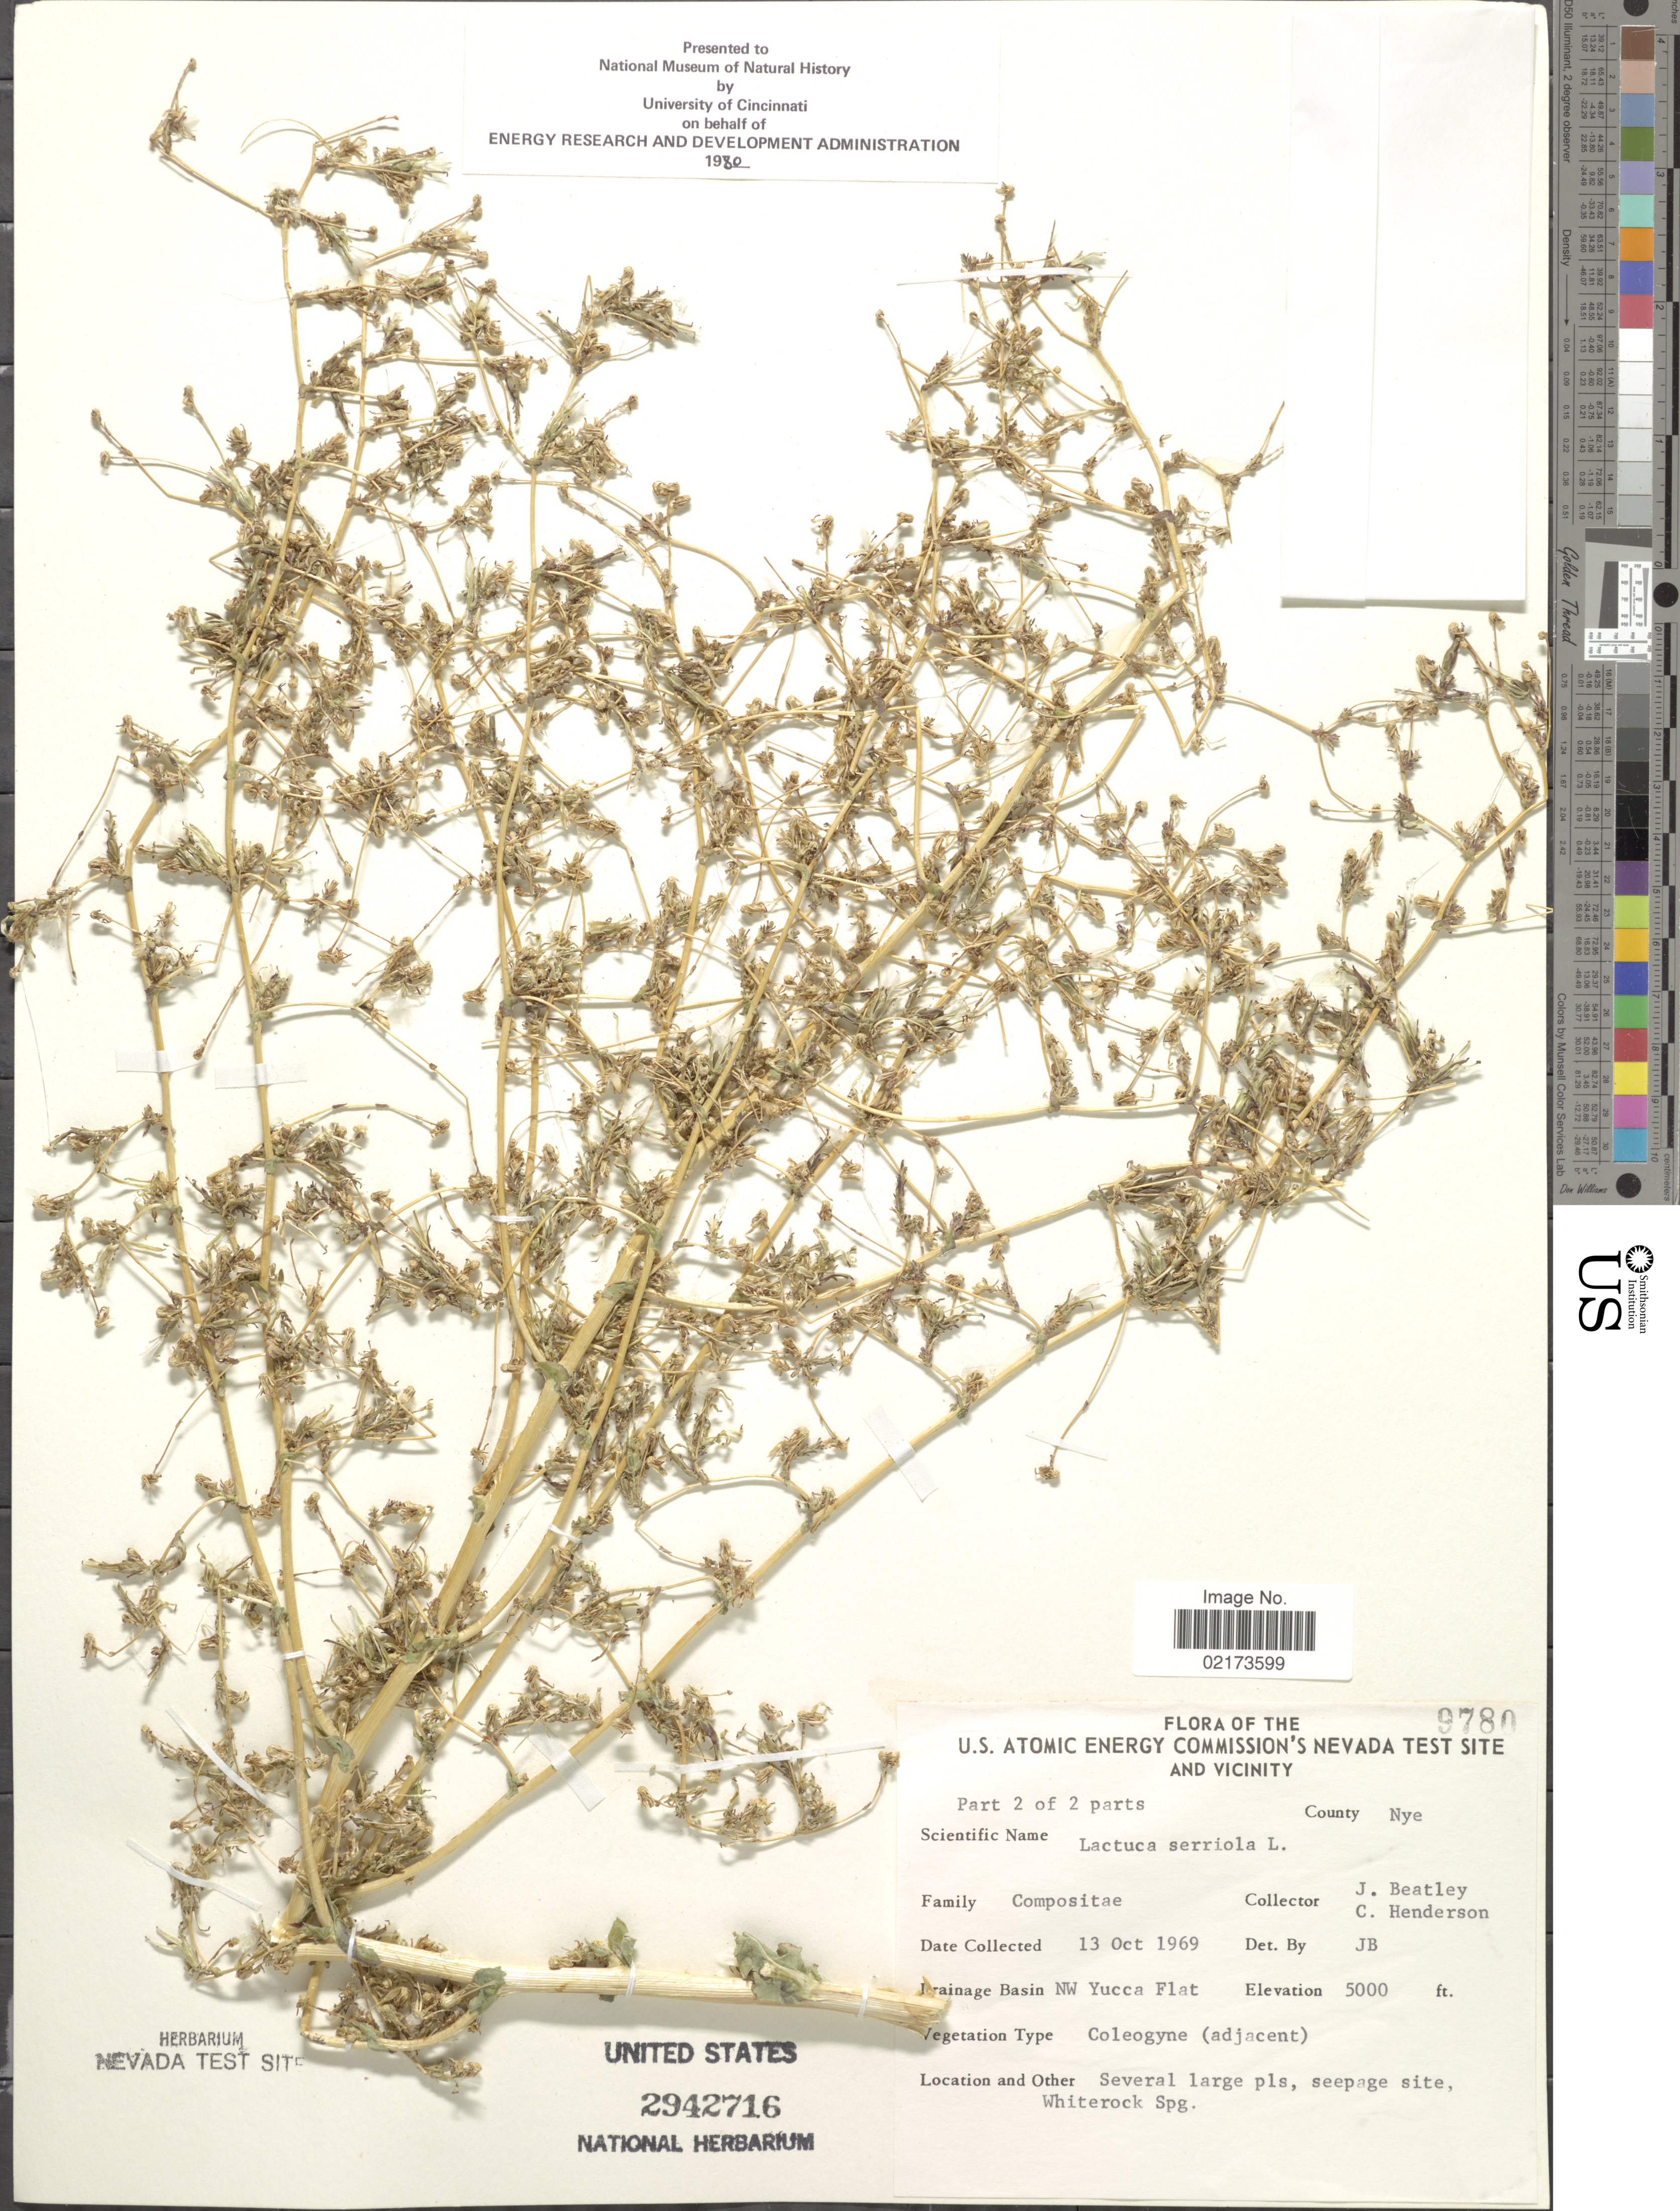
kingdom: Plantae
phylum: Tracheophyta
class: Magnoliopsida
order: Asterales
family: Asteraceae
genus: Lactuca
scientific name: Lactuca serriola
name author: L.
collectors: J. C. Beatley & C. Henderson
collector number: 9780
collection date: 1969-10-13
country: United States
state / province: Nevada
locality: U. S. Atomic Energy Commission's Nevada Test Site and Vicinity, County Nye, NW Yucca Flat, Whiterock Spg.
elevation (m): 1524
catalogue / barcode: US 2942716